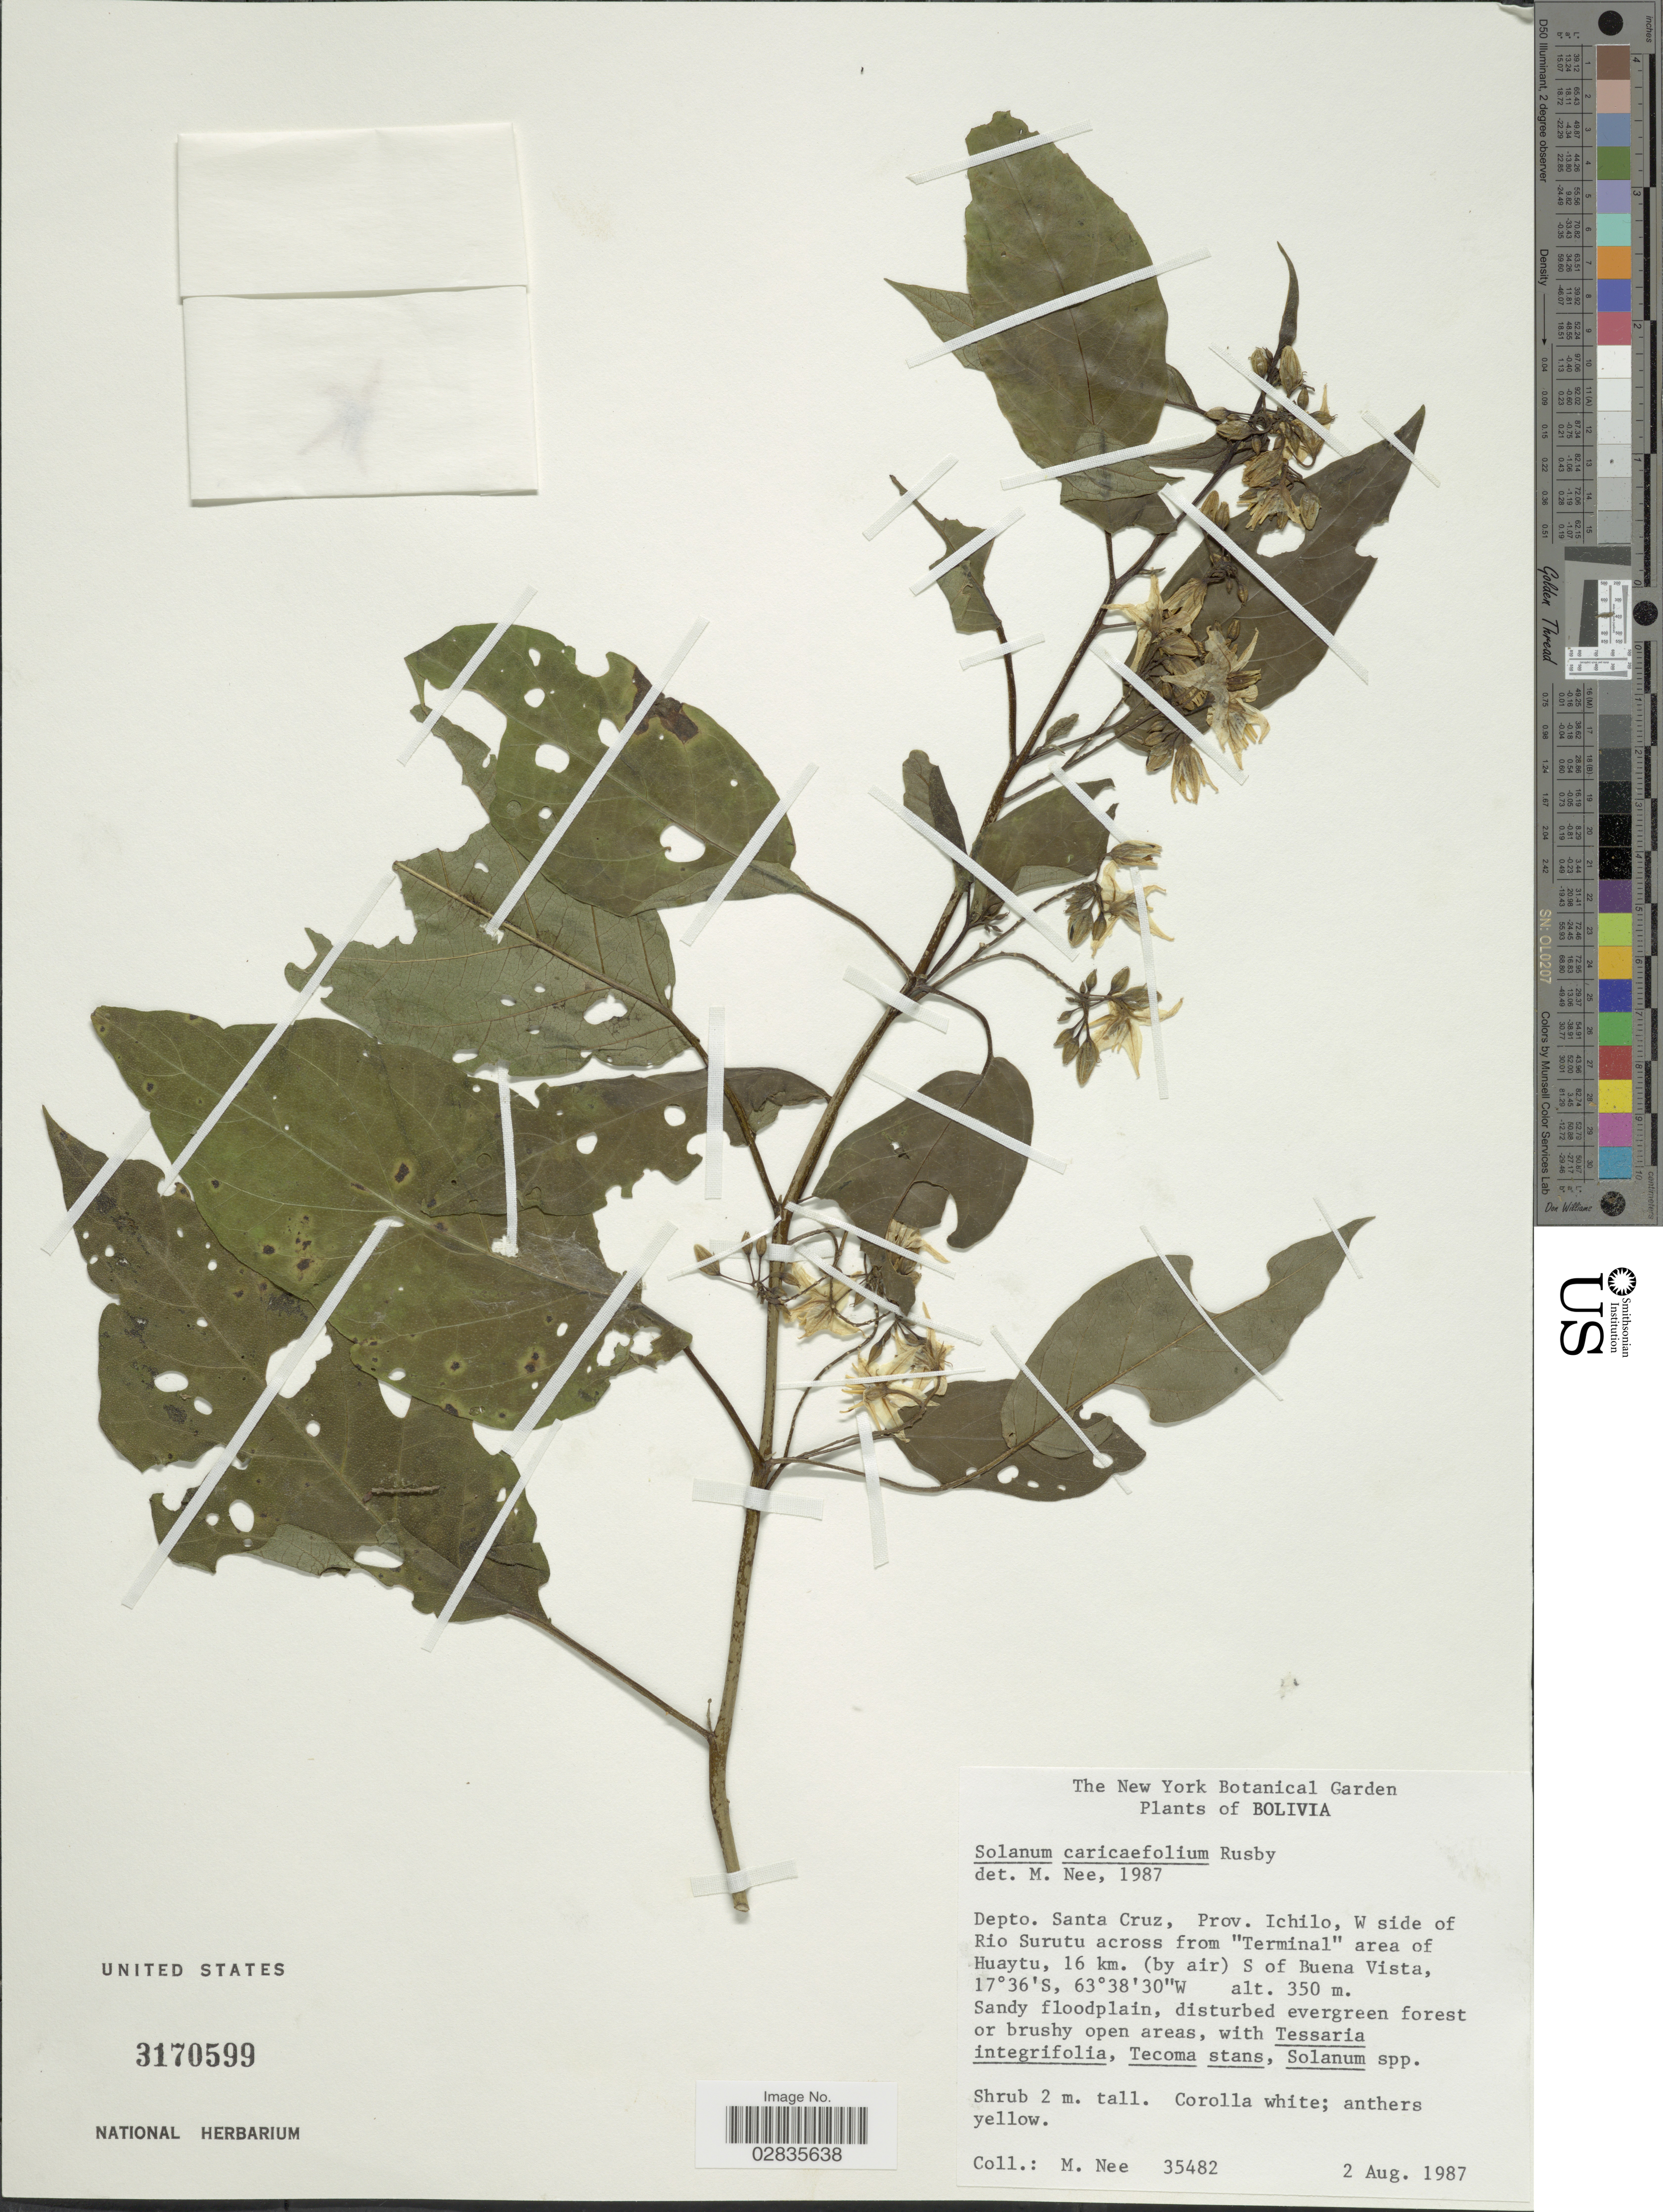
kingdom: Plantae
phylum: Tracheophyta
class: Magnoliopsida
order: Solanales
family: Solanaceae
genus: Solanum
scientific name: Solanum caricaefolium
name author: Rusby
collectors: M. Nee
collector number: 35482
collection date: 1987-08-02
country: Bolivia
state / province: Santa Cruz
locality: Depto. Santa Cruz, Prov. Ichilo, W side of Rio Surutu across from "Terminal" area of Huaytu, 16 km. (by air) S of Buena Vista.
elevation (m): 350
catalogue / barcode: US 3170599